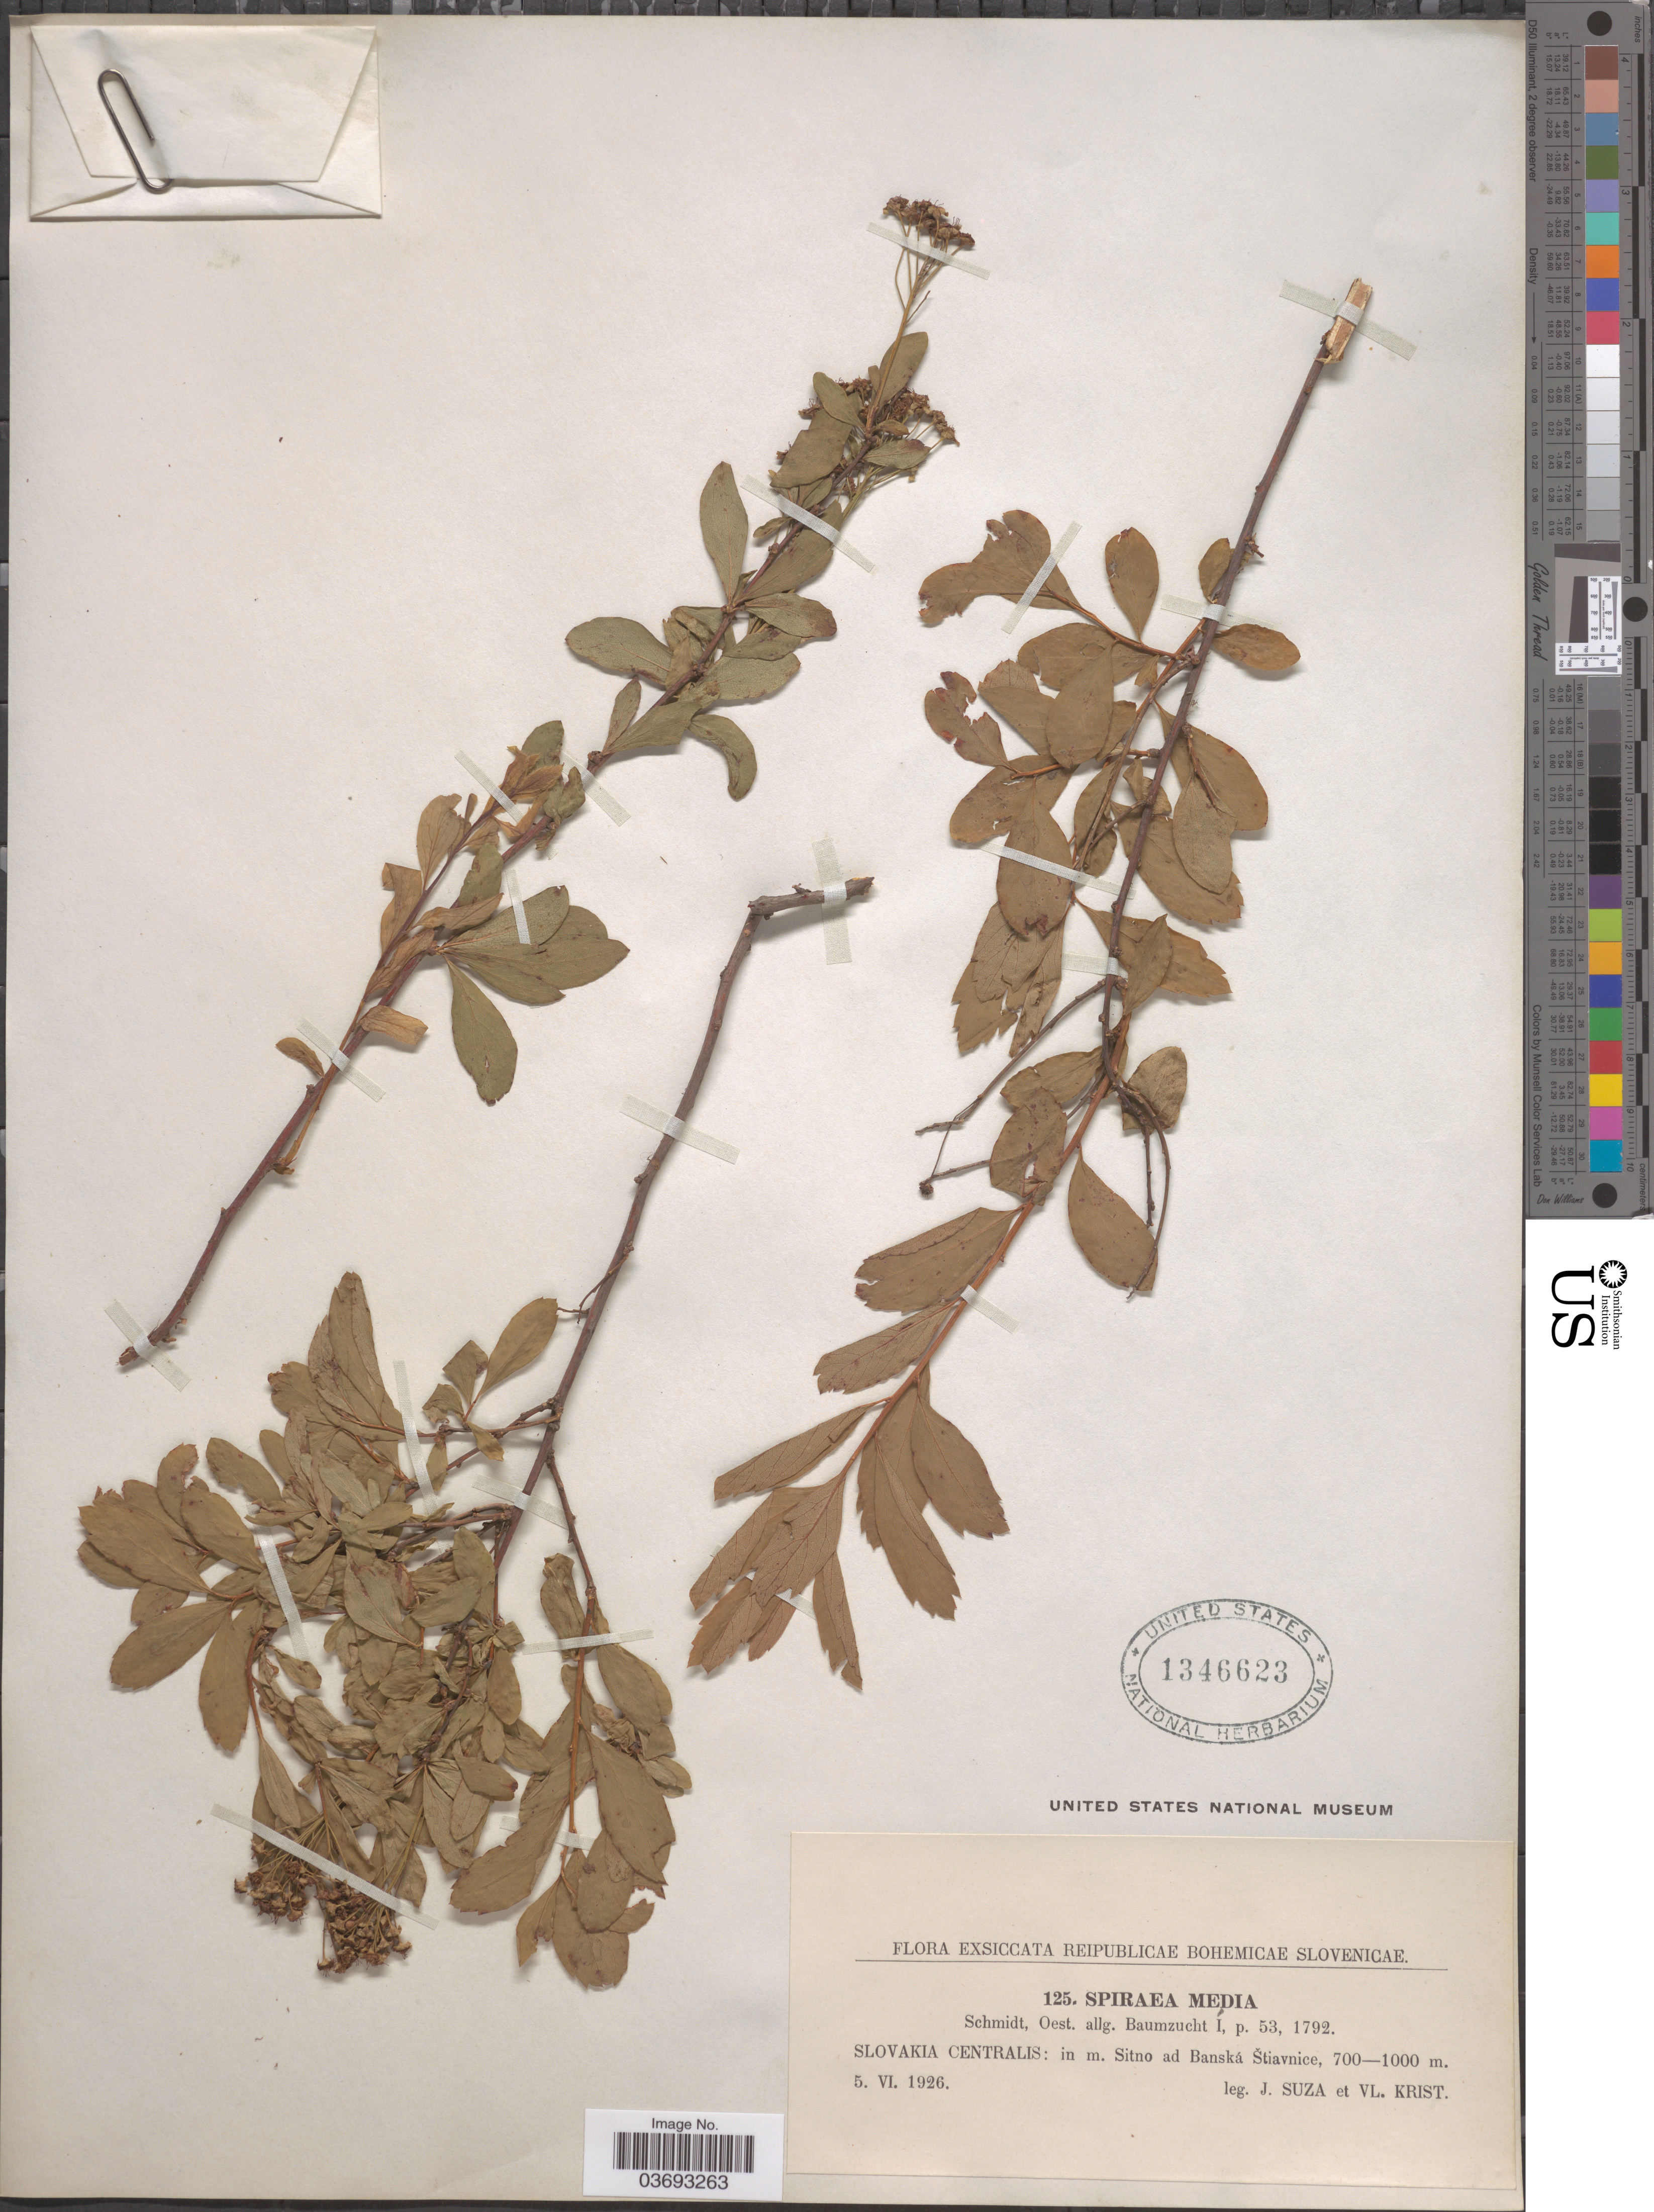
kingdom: Plantae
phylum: Tracheophyta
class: Magnoliopsida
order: Rosales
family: Rosaceae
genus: Spiraea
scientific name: Spiraea media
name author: Schmidt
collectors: J. Suza & V. Krist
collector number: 125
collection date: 1926-06-05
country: Slovakia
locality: Slovakia Centralis: in m. Sitno ad Banská Štiavnice.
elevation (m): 700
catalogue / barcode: US 1346623